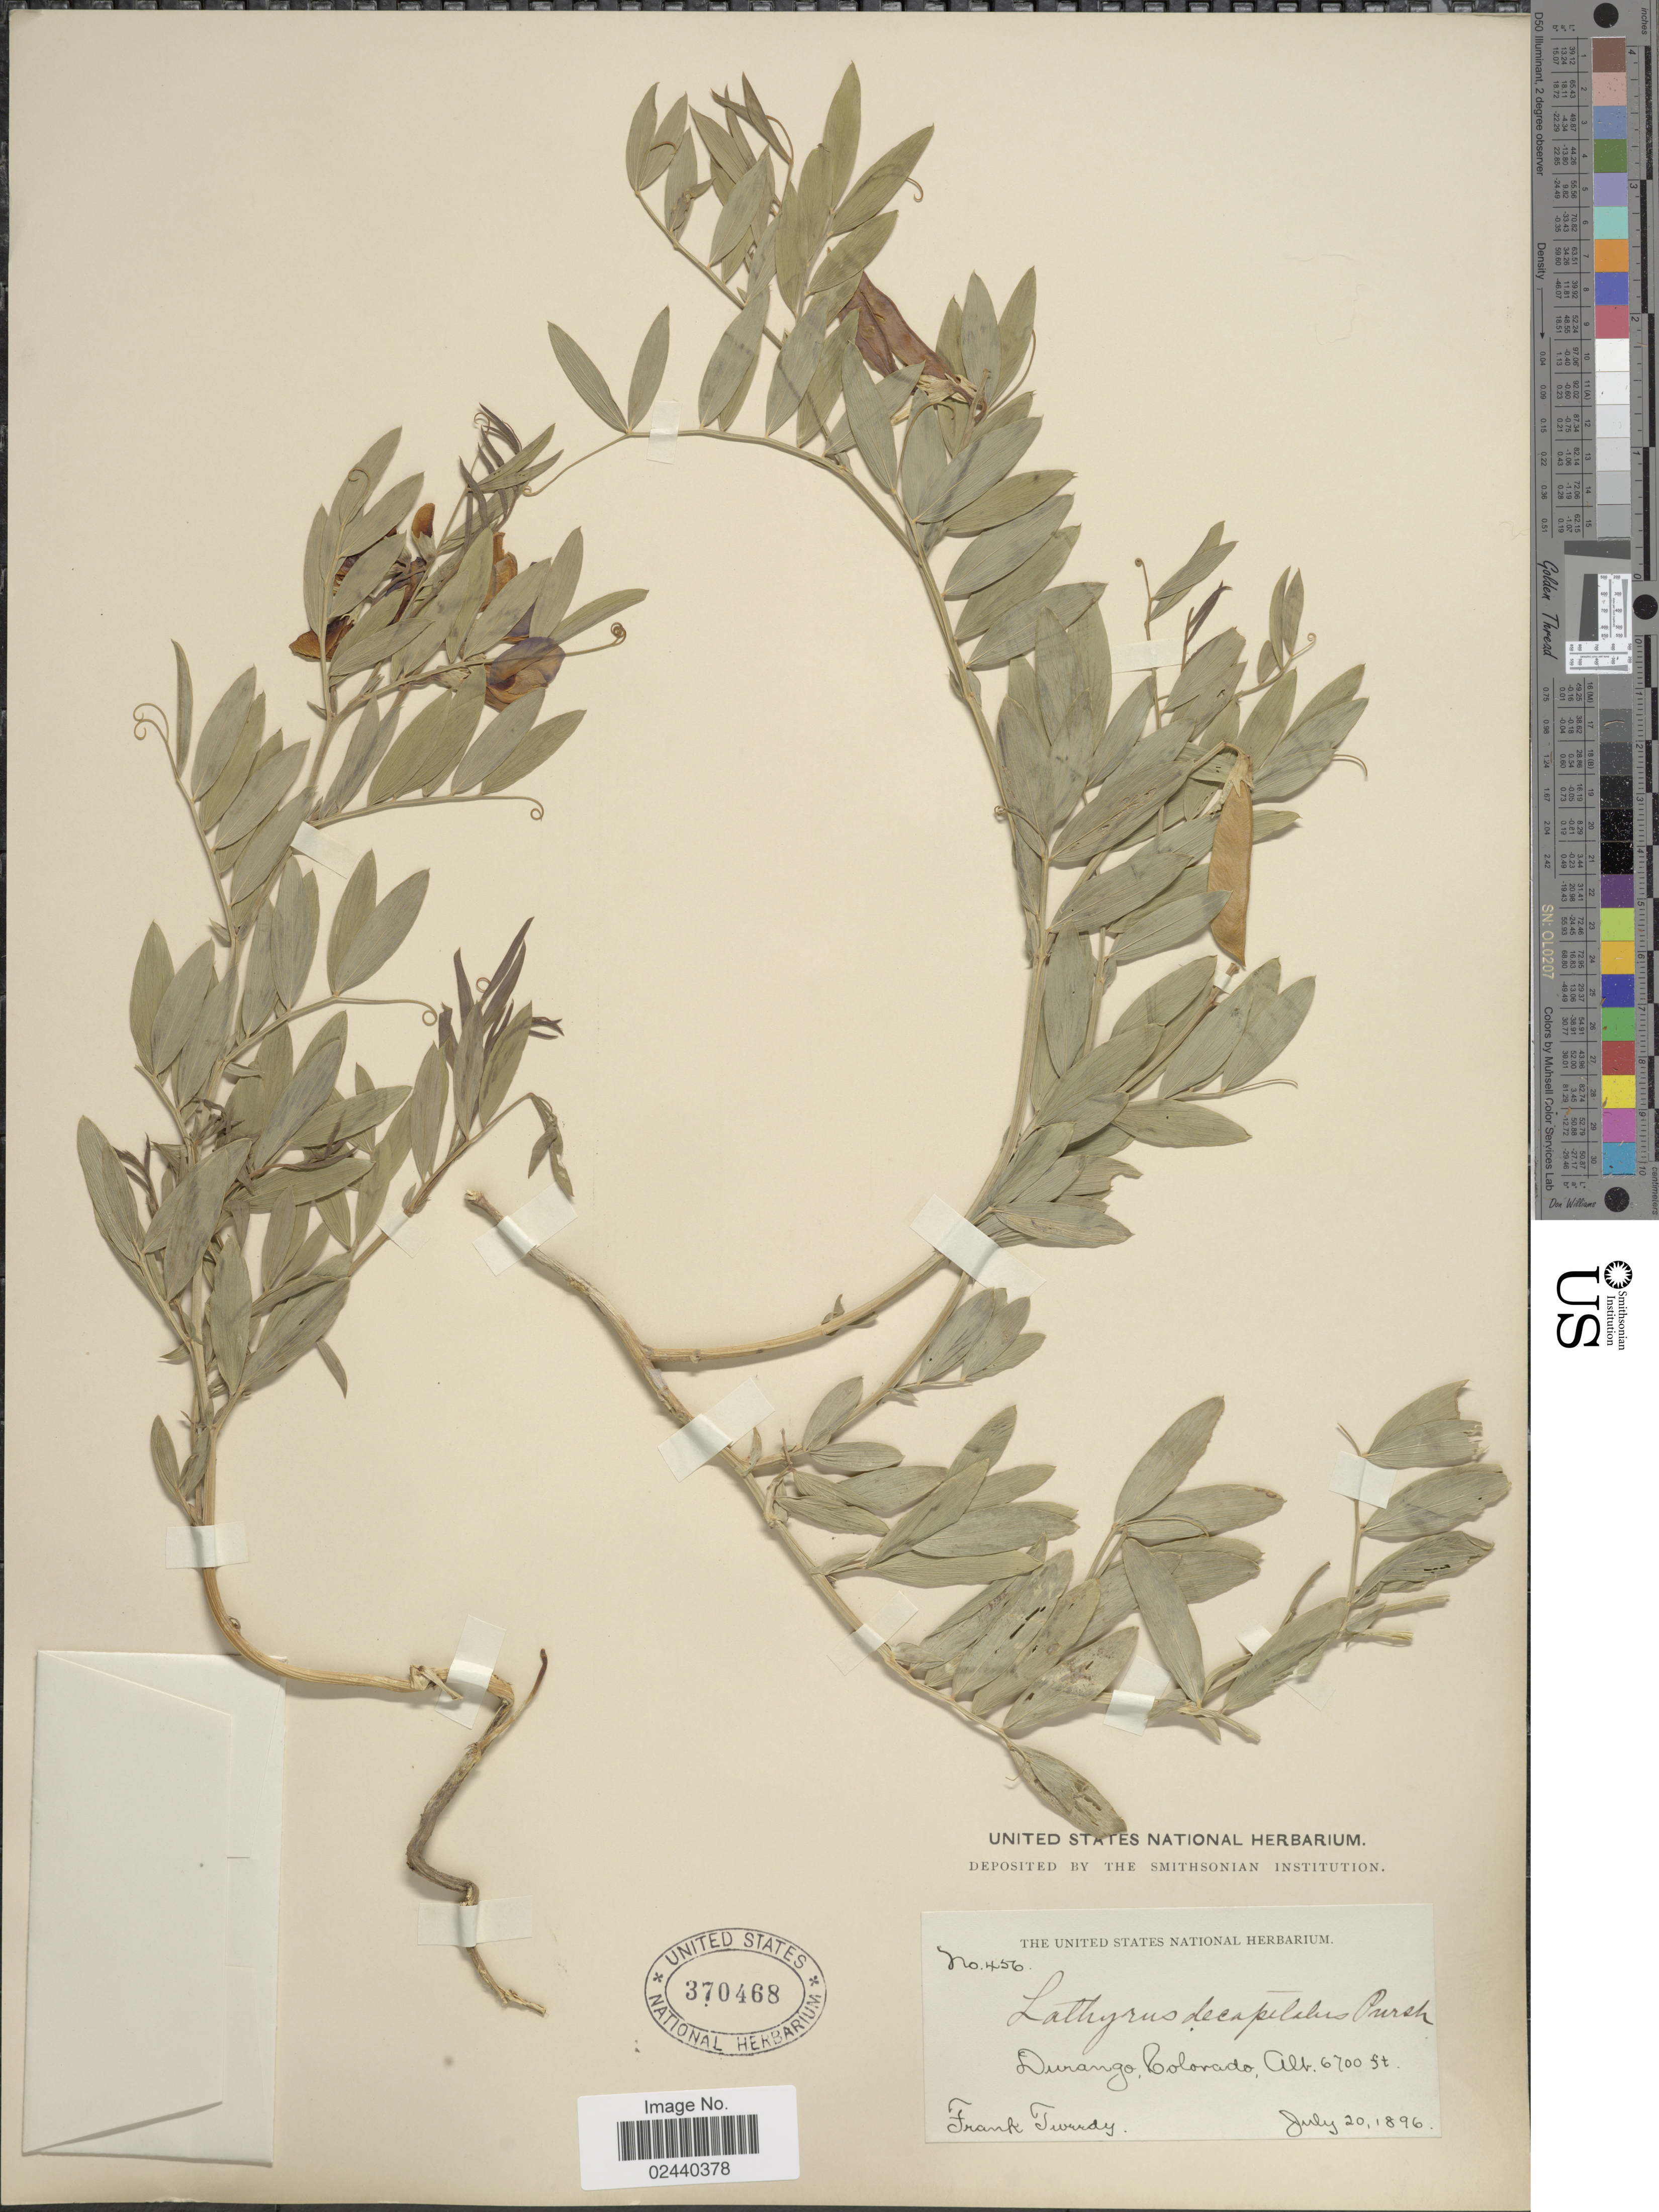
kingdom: Plantae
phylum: Tracheophyta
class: Magnoliopsida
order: Fabales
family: Fabaceae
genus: Lathyrus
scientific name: Lathyrus eucosmus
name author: Butters & H. St. John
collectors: F. Tweedy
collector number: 456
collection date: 1896-07-20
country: United States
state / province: Colorado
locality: Durango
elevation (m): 2042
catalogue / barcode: US 370468